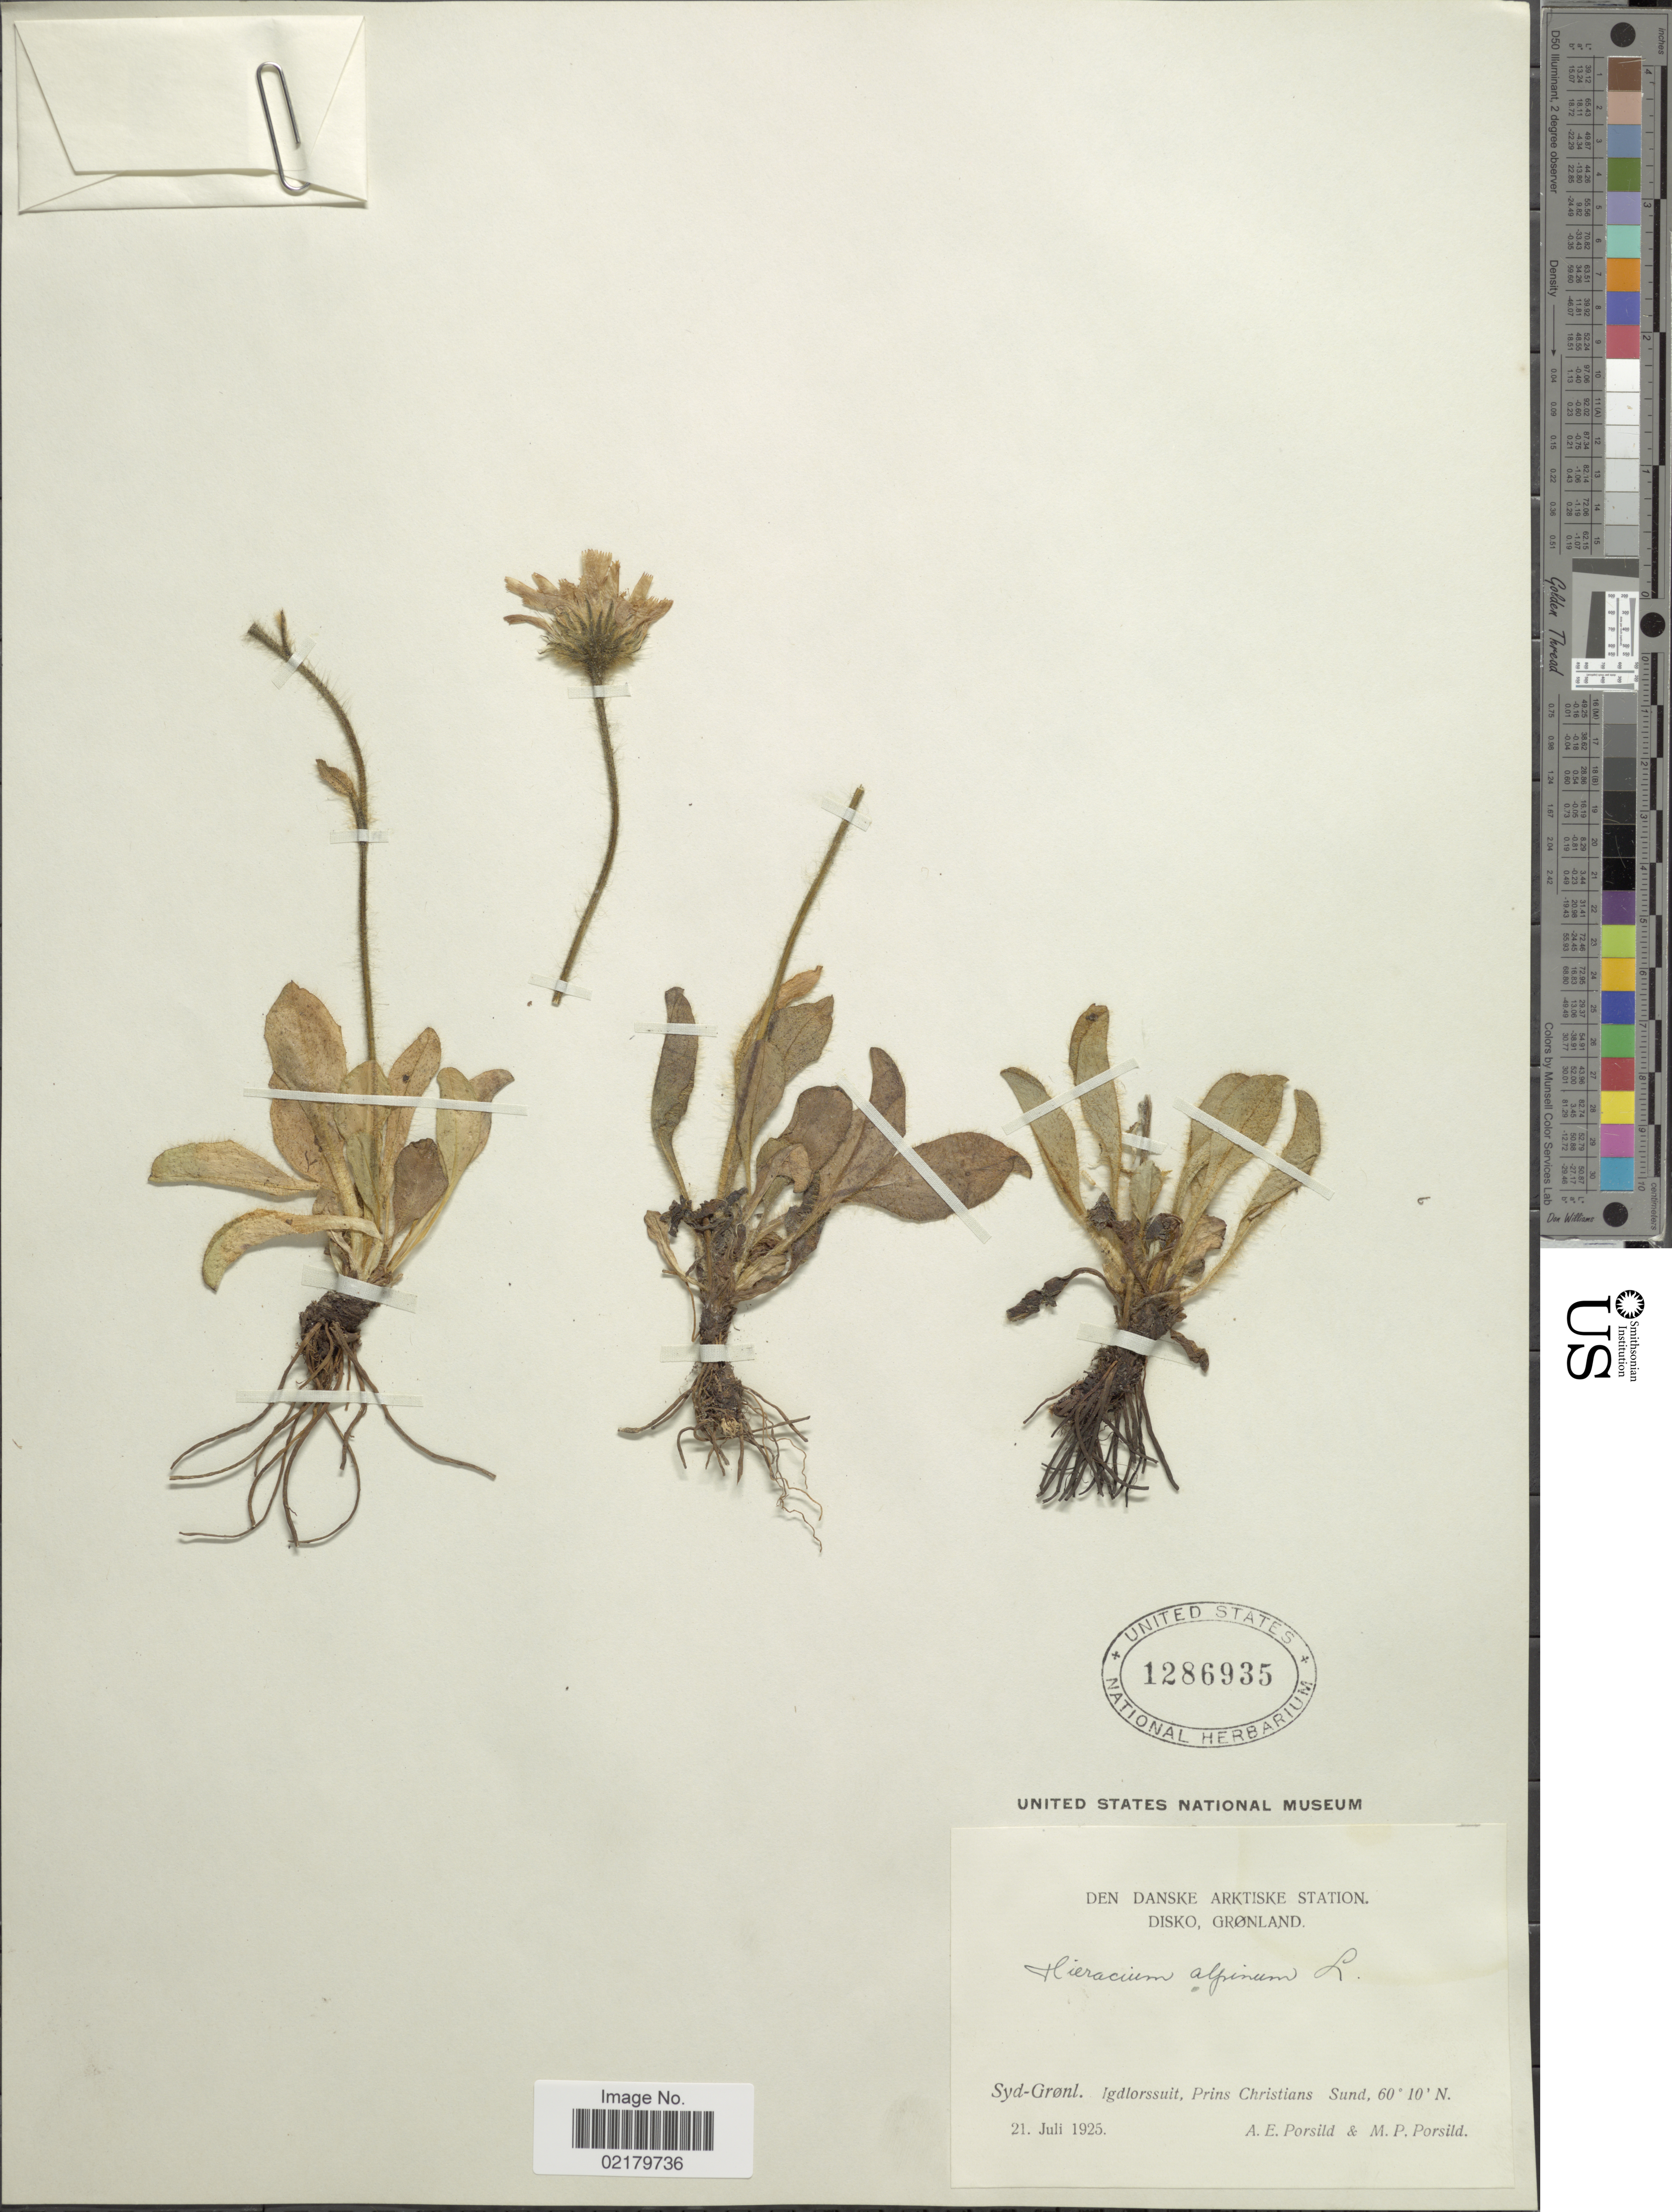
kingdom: Plantae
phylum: Tracheophyta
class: Magnoliopsida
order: Asterales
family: Asteraceae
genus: Hieracium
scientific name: Hieracium alpinum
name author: L.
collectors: A. E. Porsild & M. P. Porsild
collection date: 1925-07-21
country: Greenland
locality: Den Danske Arktiske Station. Disko, Syd-Grønland. Igdlorssuit Christians Sund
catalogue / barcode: US 1286935